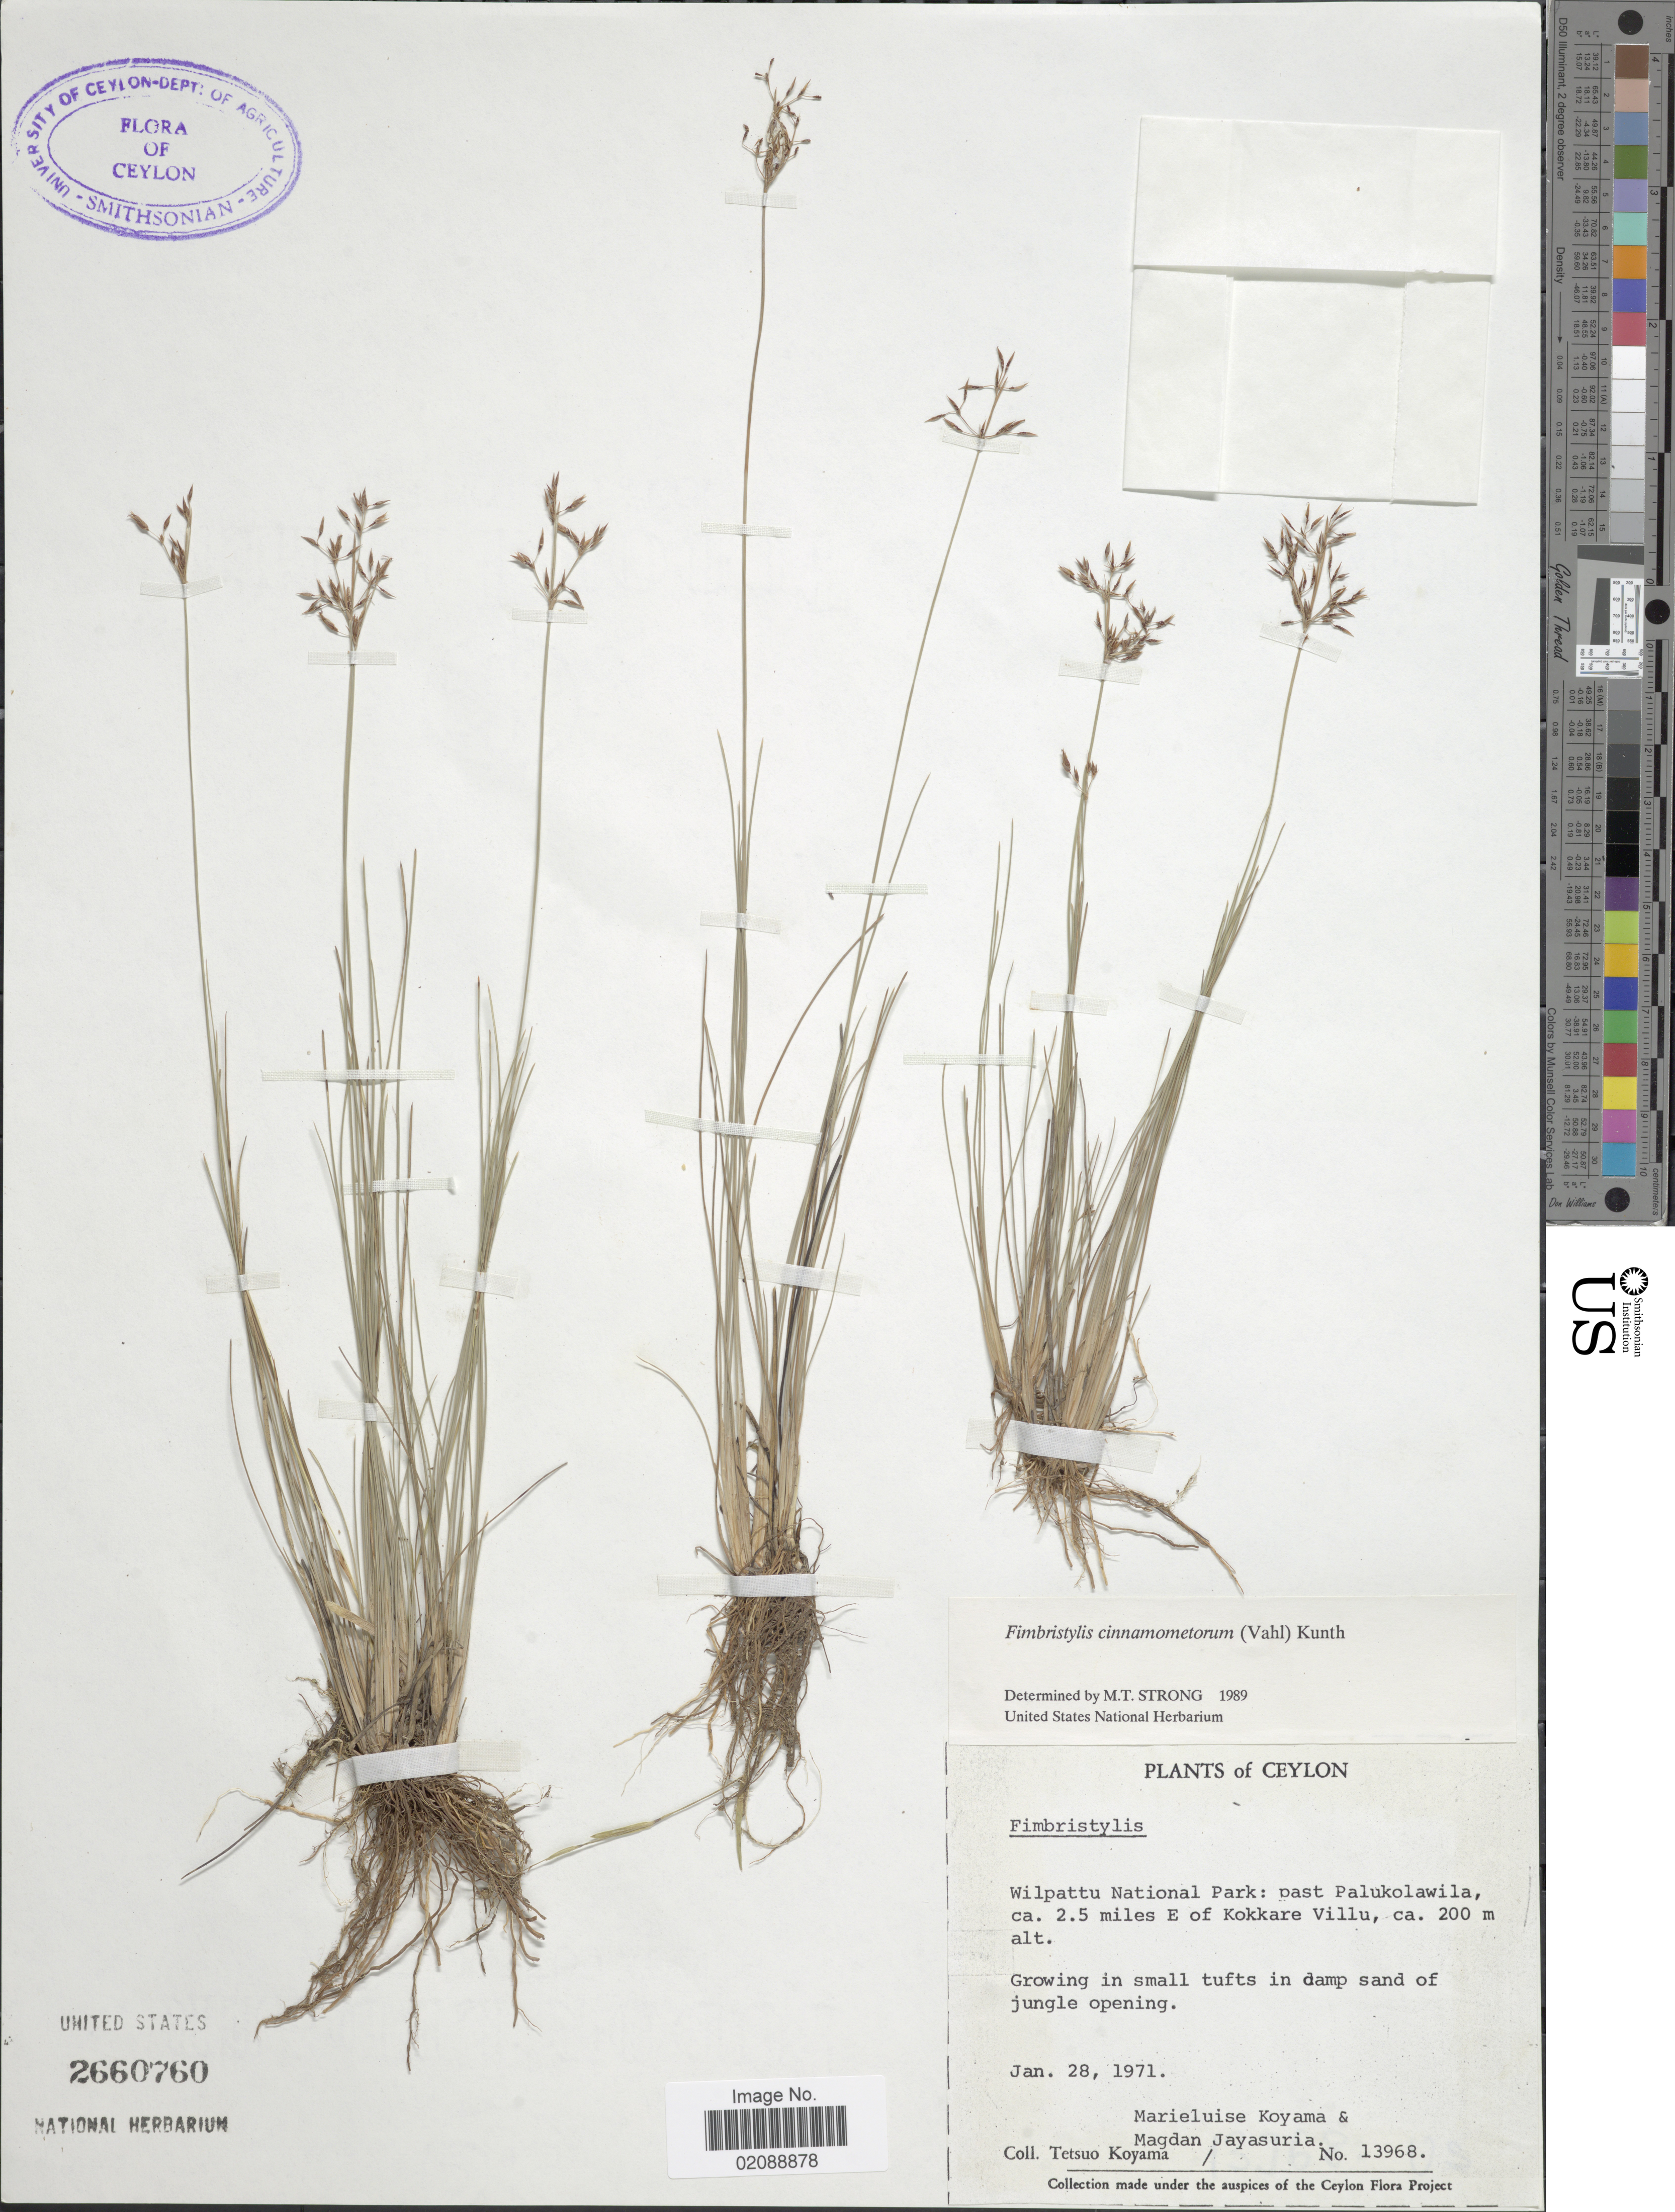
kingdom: Plantae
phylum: Tracheophyta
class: Liliopsida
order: Poales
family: Cyperaceae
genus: Fimbristylis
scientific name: Fimbristylis cinnamometorum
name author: (Vahl) Kunth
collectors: T. Koyama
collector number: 13968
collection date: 1971-01-28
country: Sri Lanka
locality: Wilpattu National Park: past Palukolawila, ca. 2.5 miles SE of Kokkare Villu.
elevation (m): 200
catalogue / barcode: US 2660760